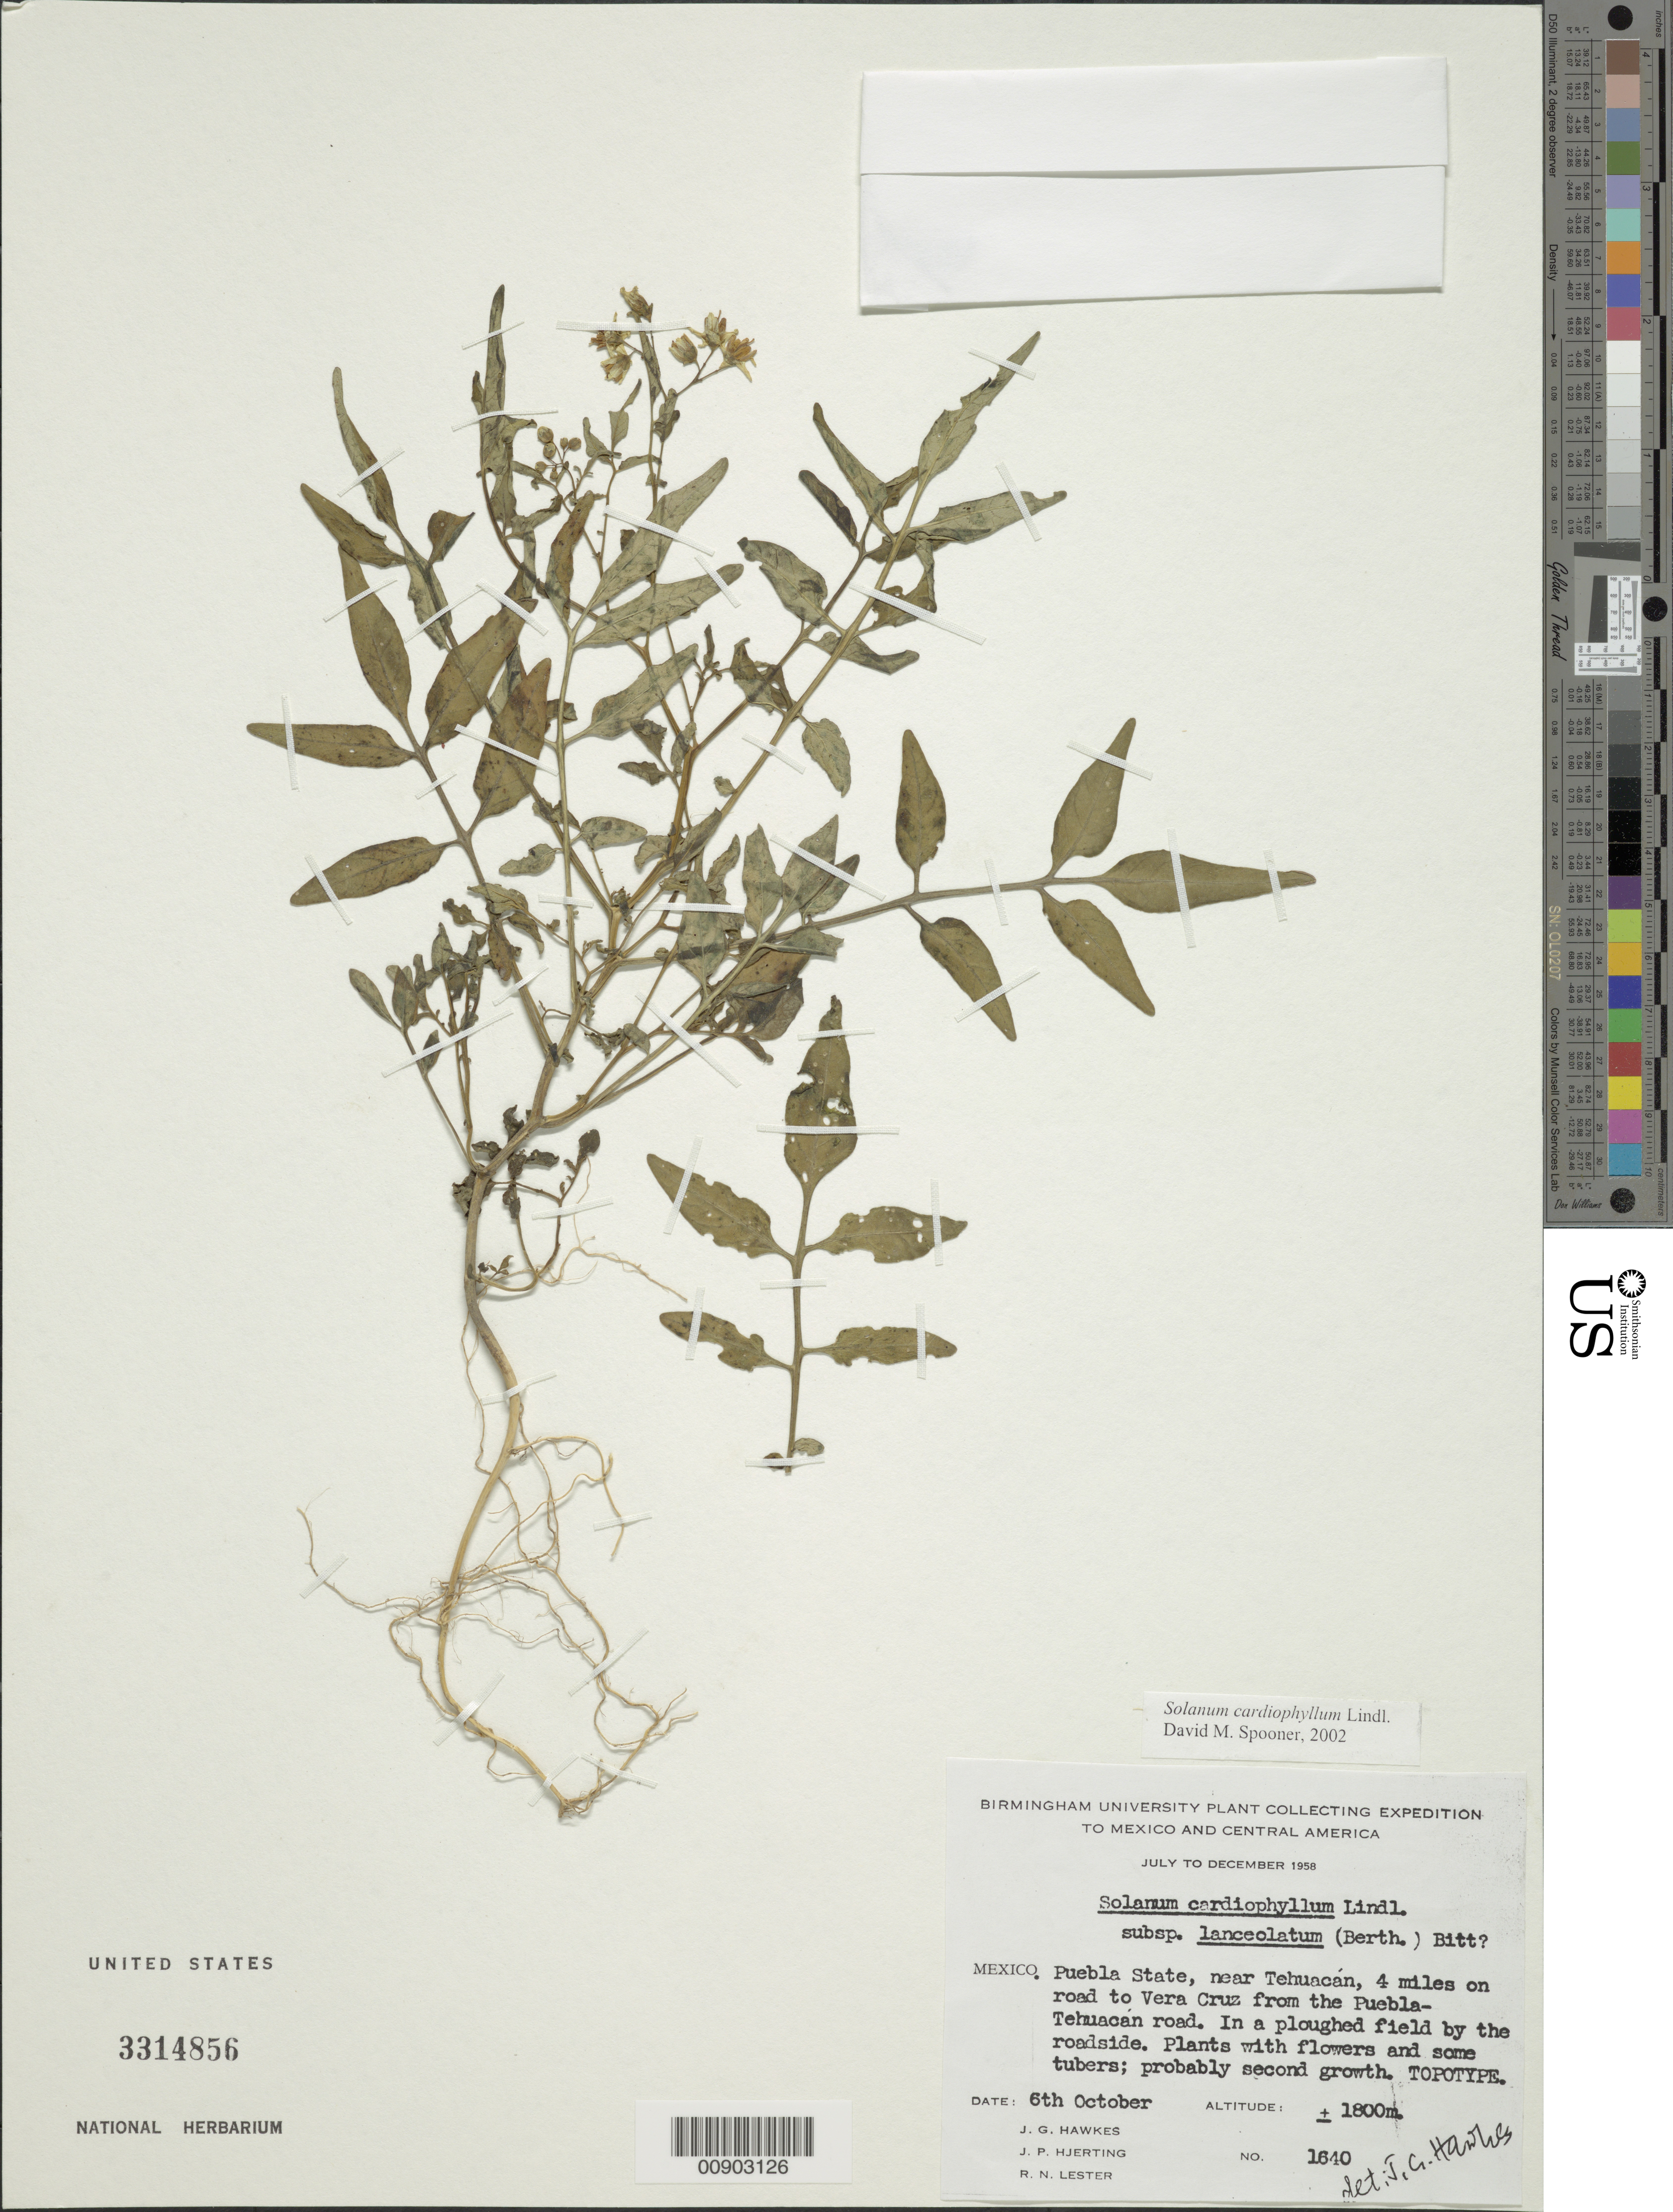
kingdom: Plantae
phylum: Tracheophyta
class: Magnoliopsida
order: Solanales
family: Solanaceae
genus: Solanum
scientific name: Solanum cardiophyllum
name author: Lindl.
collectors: J. G. Hawkes, J. P. Hjerting & R. Lester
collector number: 1640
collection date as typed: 06 Oct 1958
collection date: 1958-10-06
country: Mexico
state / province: Puebla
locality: Near Tehuacán, 4 miles on road to Veracruz from the Puebla-Tehuacán road.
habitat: In a ploughed field by the roadside.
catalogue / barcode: US 3314856